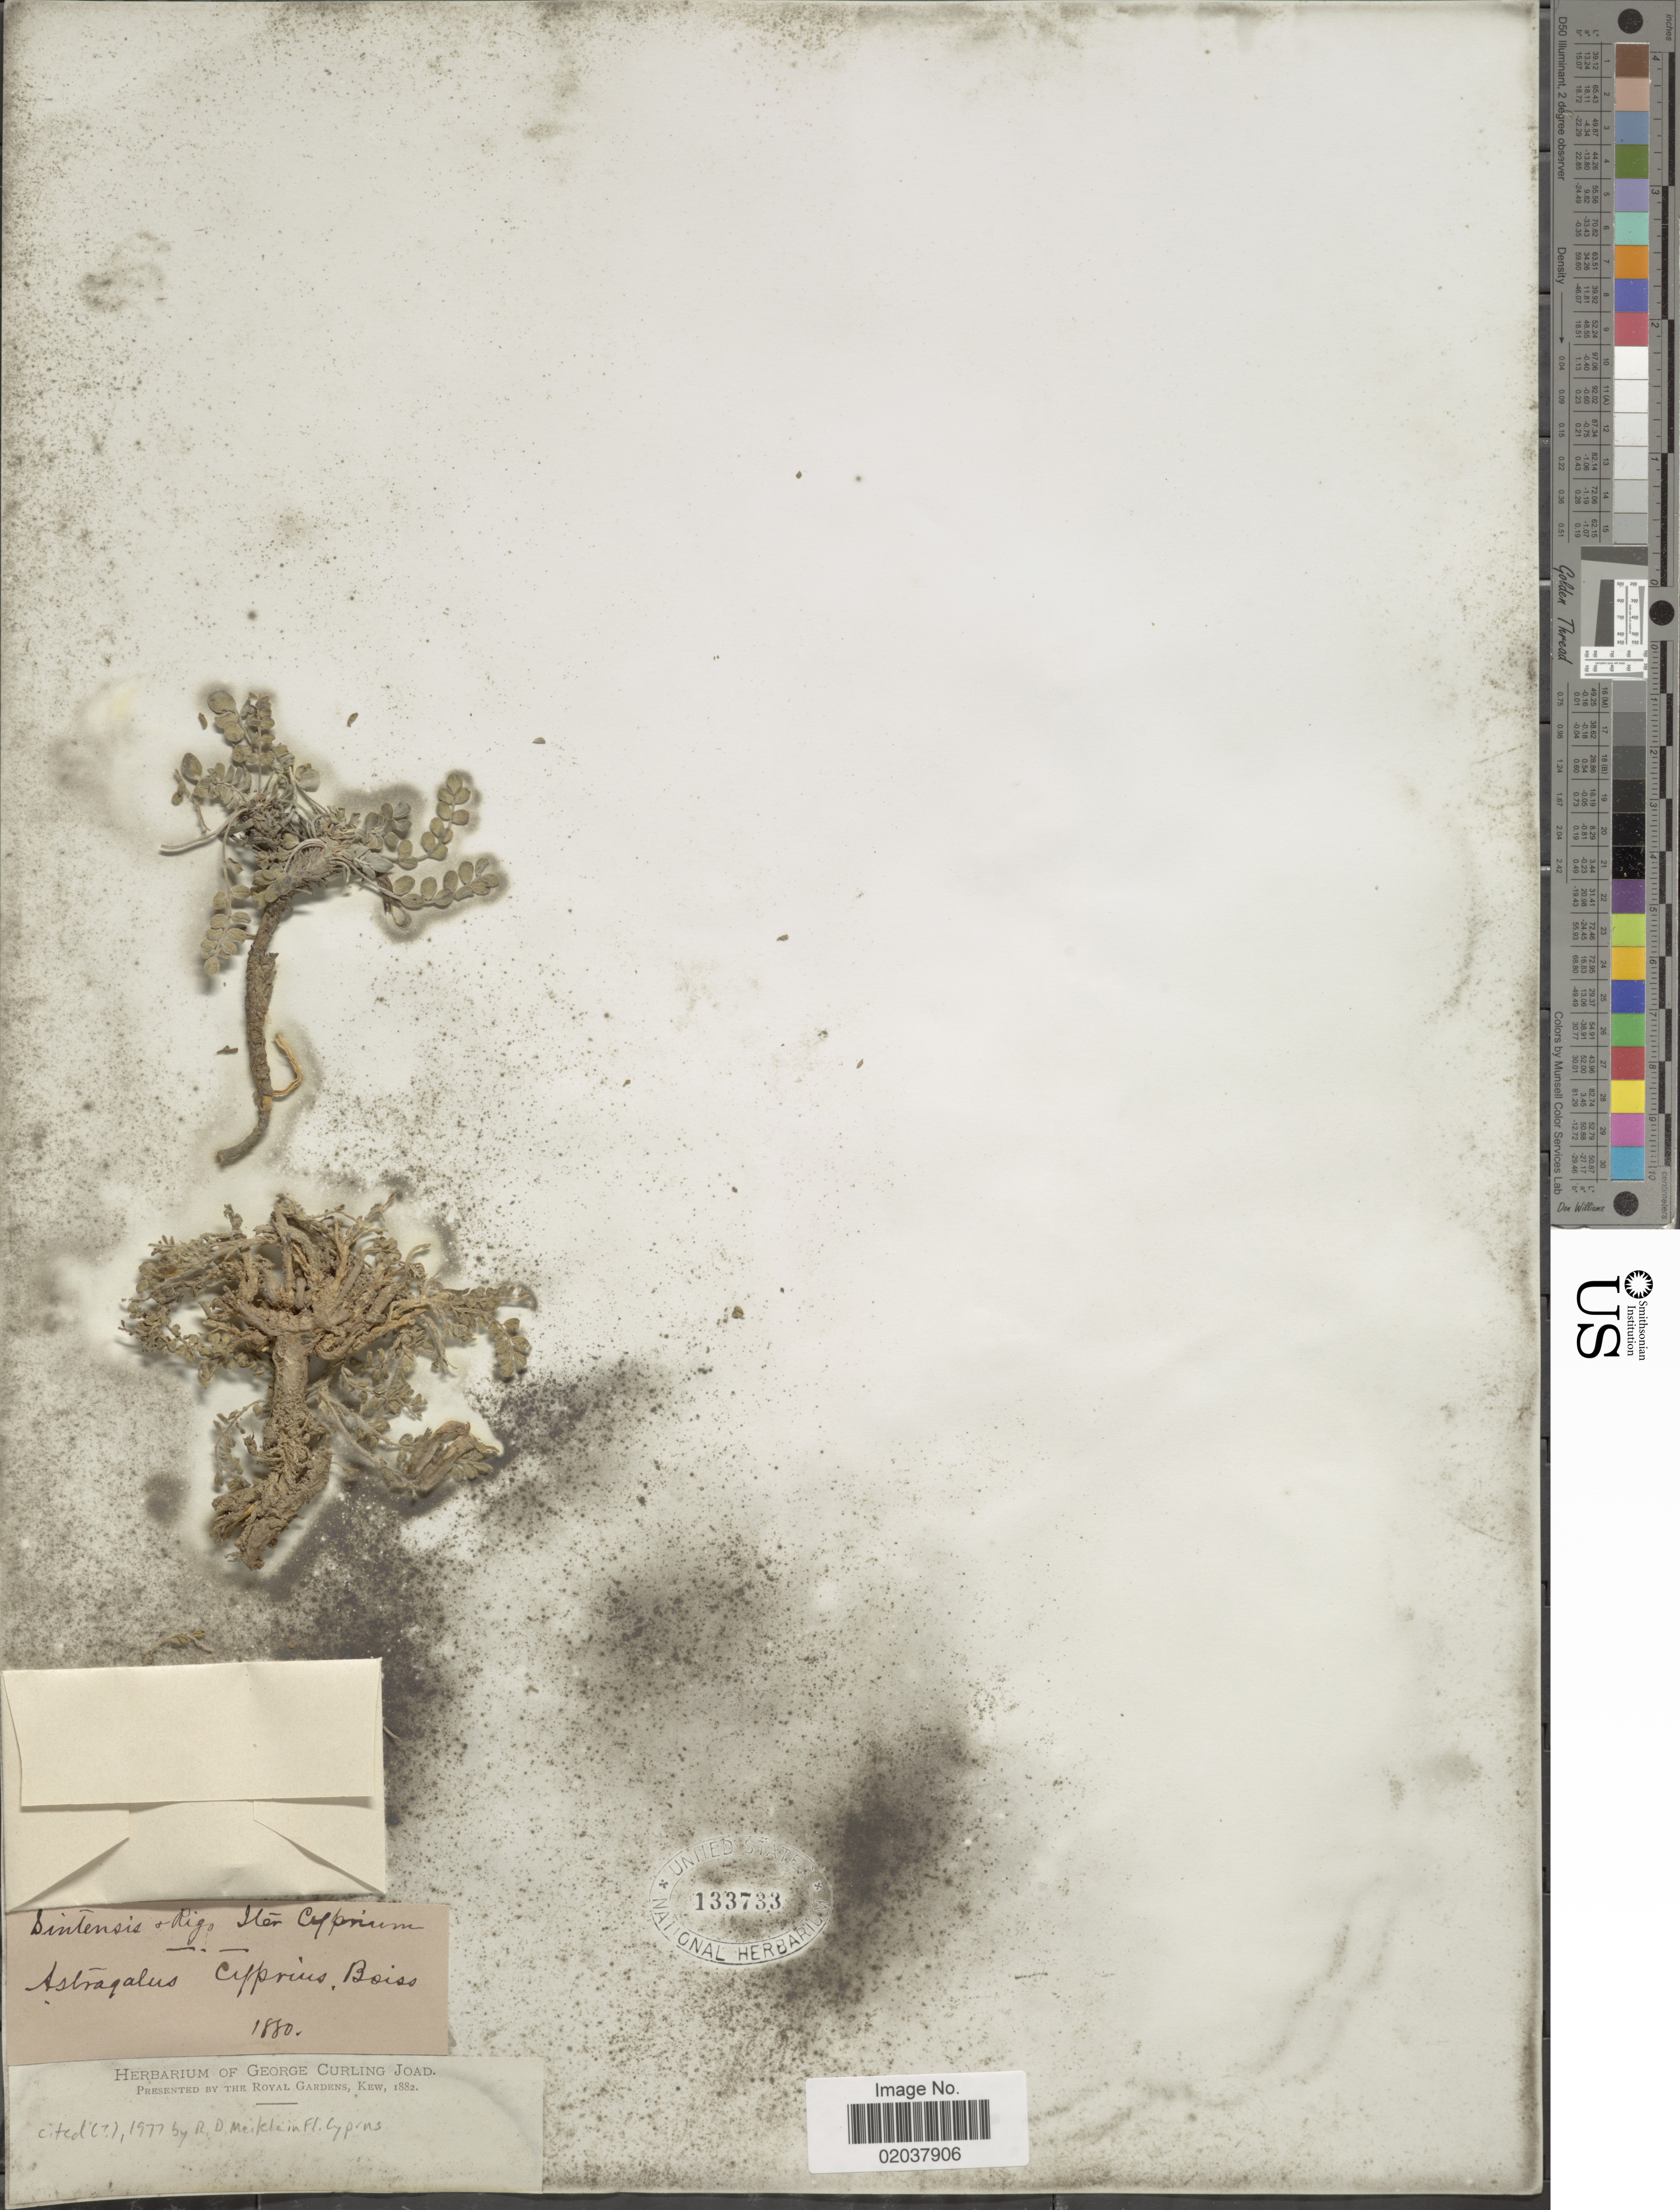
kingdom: Plantae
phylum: Tracheophyta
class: Magnoliopsida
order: Fabales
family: Fabaceae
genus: Astragalus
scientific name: Astragalus cyprius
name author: Boiss.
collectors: -. Sintenis & -- Rigo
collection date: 1880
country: Cyprus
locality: Iter Cyprium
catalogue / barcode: US 133733